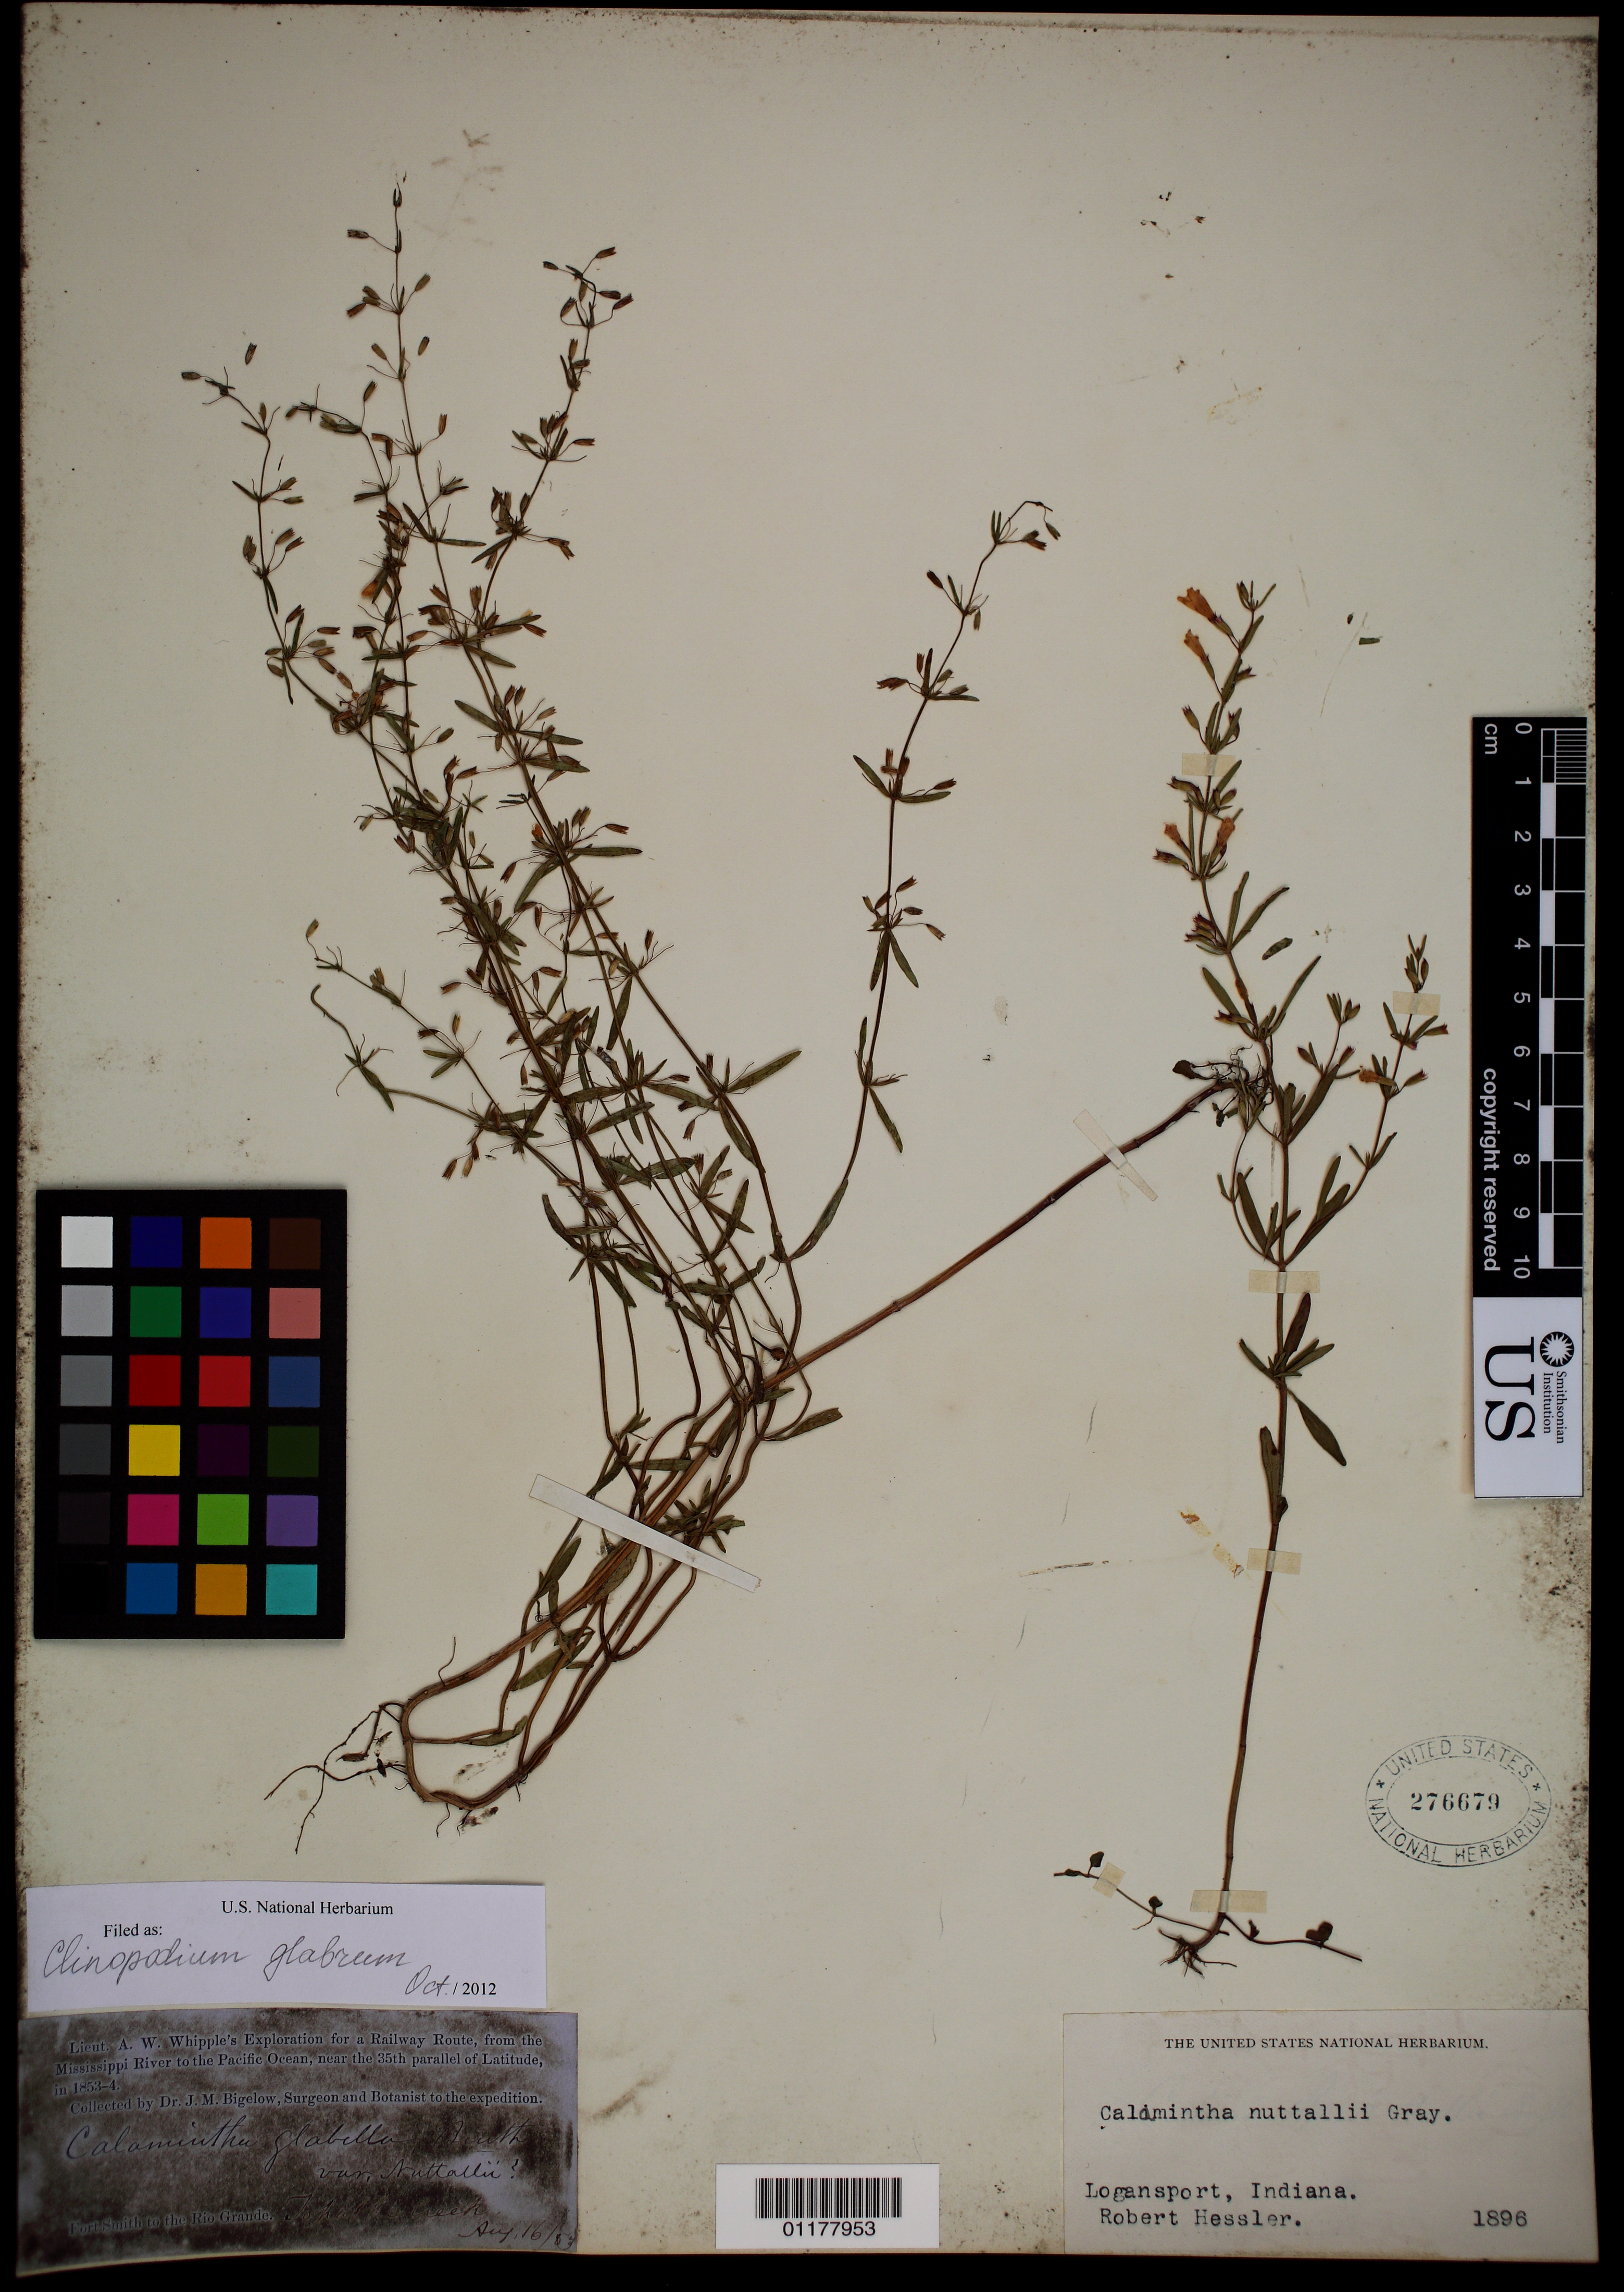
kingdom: Plantae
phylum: Tracheophyta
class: Magnoliopsida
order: Lamiales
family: Lamiaceae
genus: Clinopodium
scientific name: Clinopodium glabrum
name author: (Nutt.) Kuntze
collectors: J. M. Bigelow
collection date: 1853-08-16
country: United States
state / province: Oklahoma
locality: Fort Smith to Rio Grande, Topofke Creek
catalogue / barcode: US 276679